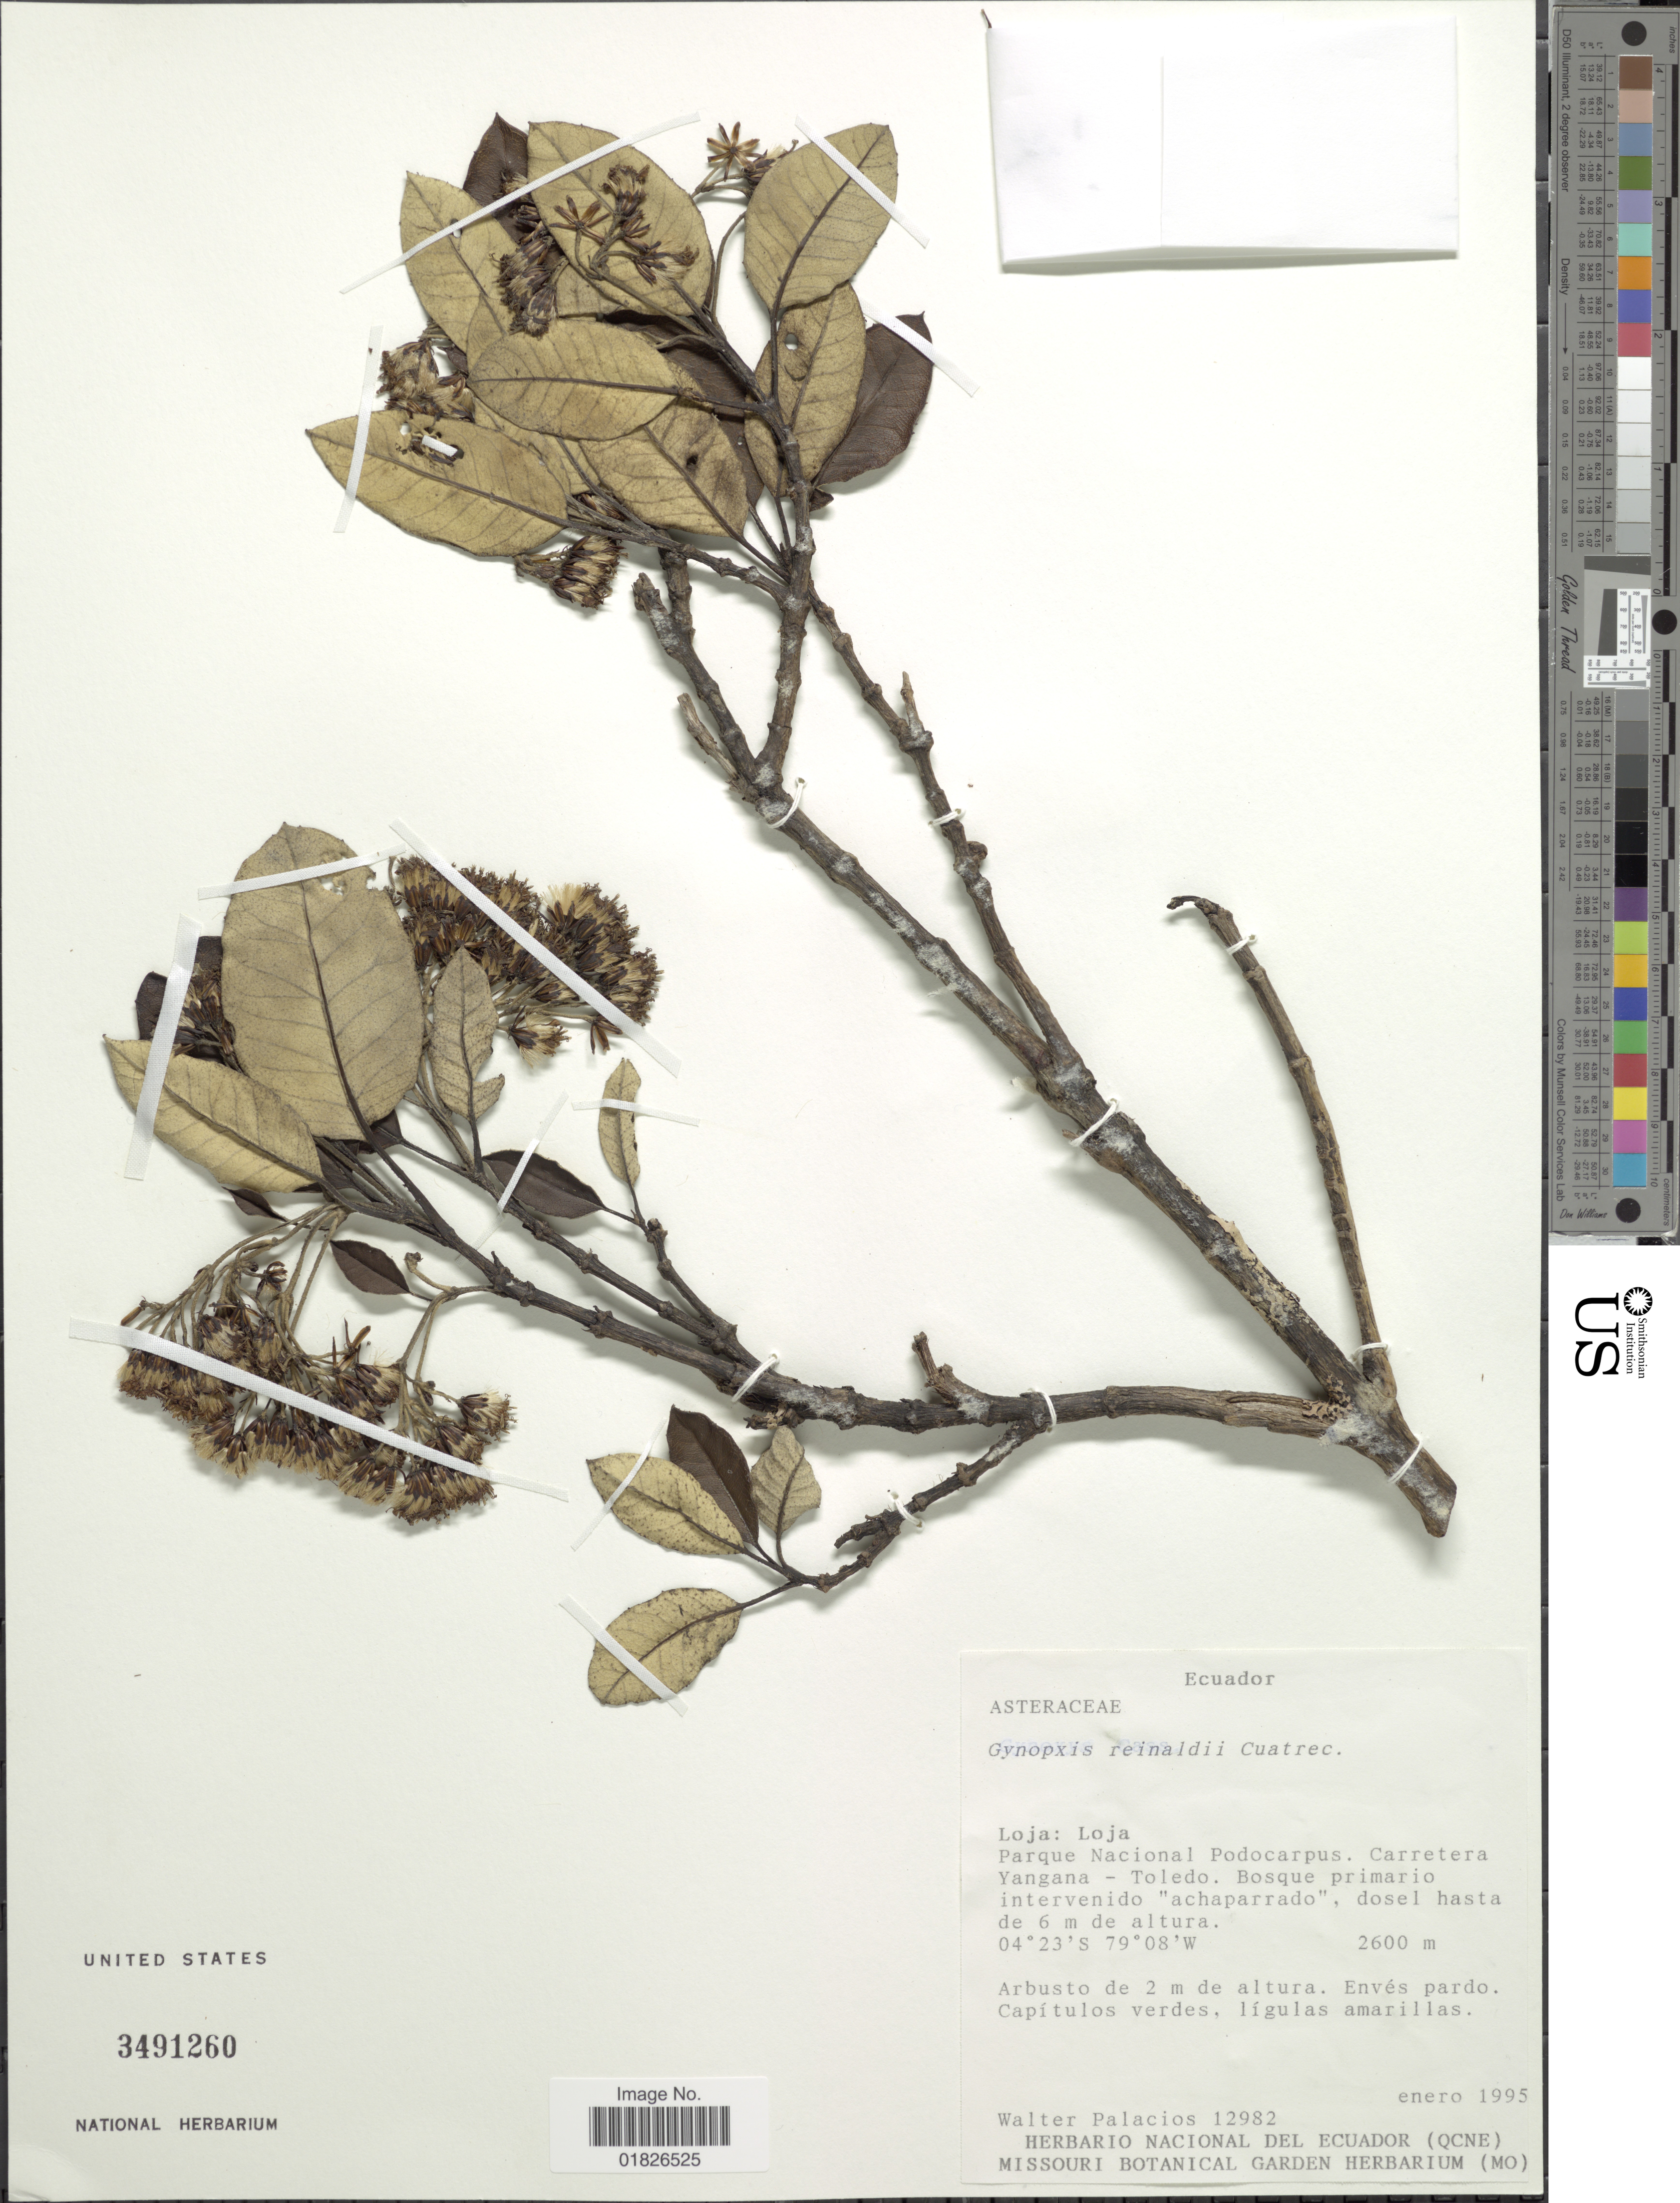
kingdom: Plantae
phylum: Tracheophyta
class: Magnoliopsida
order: Asterales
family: Asteraceae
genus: Gynoxys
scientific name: Gynoxys reinaldi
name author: Cuatrec.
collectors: W. Palacios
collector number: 12982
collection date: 1995-01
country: Ecuador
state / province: Loja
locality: Limite del Parque Nacional Podocarpus, Carretera Yangana-Toledo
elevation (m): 2600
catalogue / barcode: US 3491260